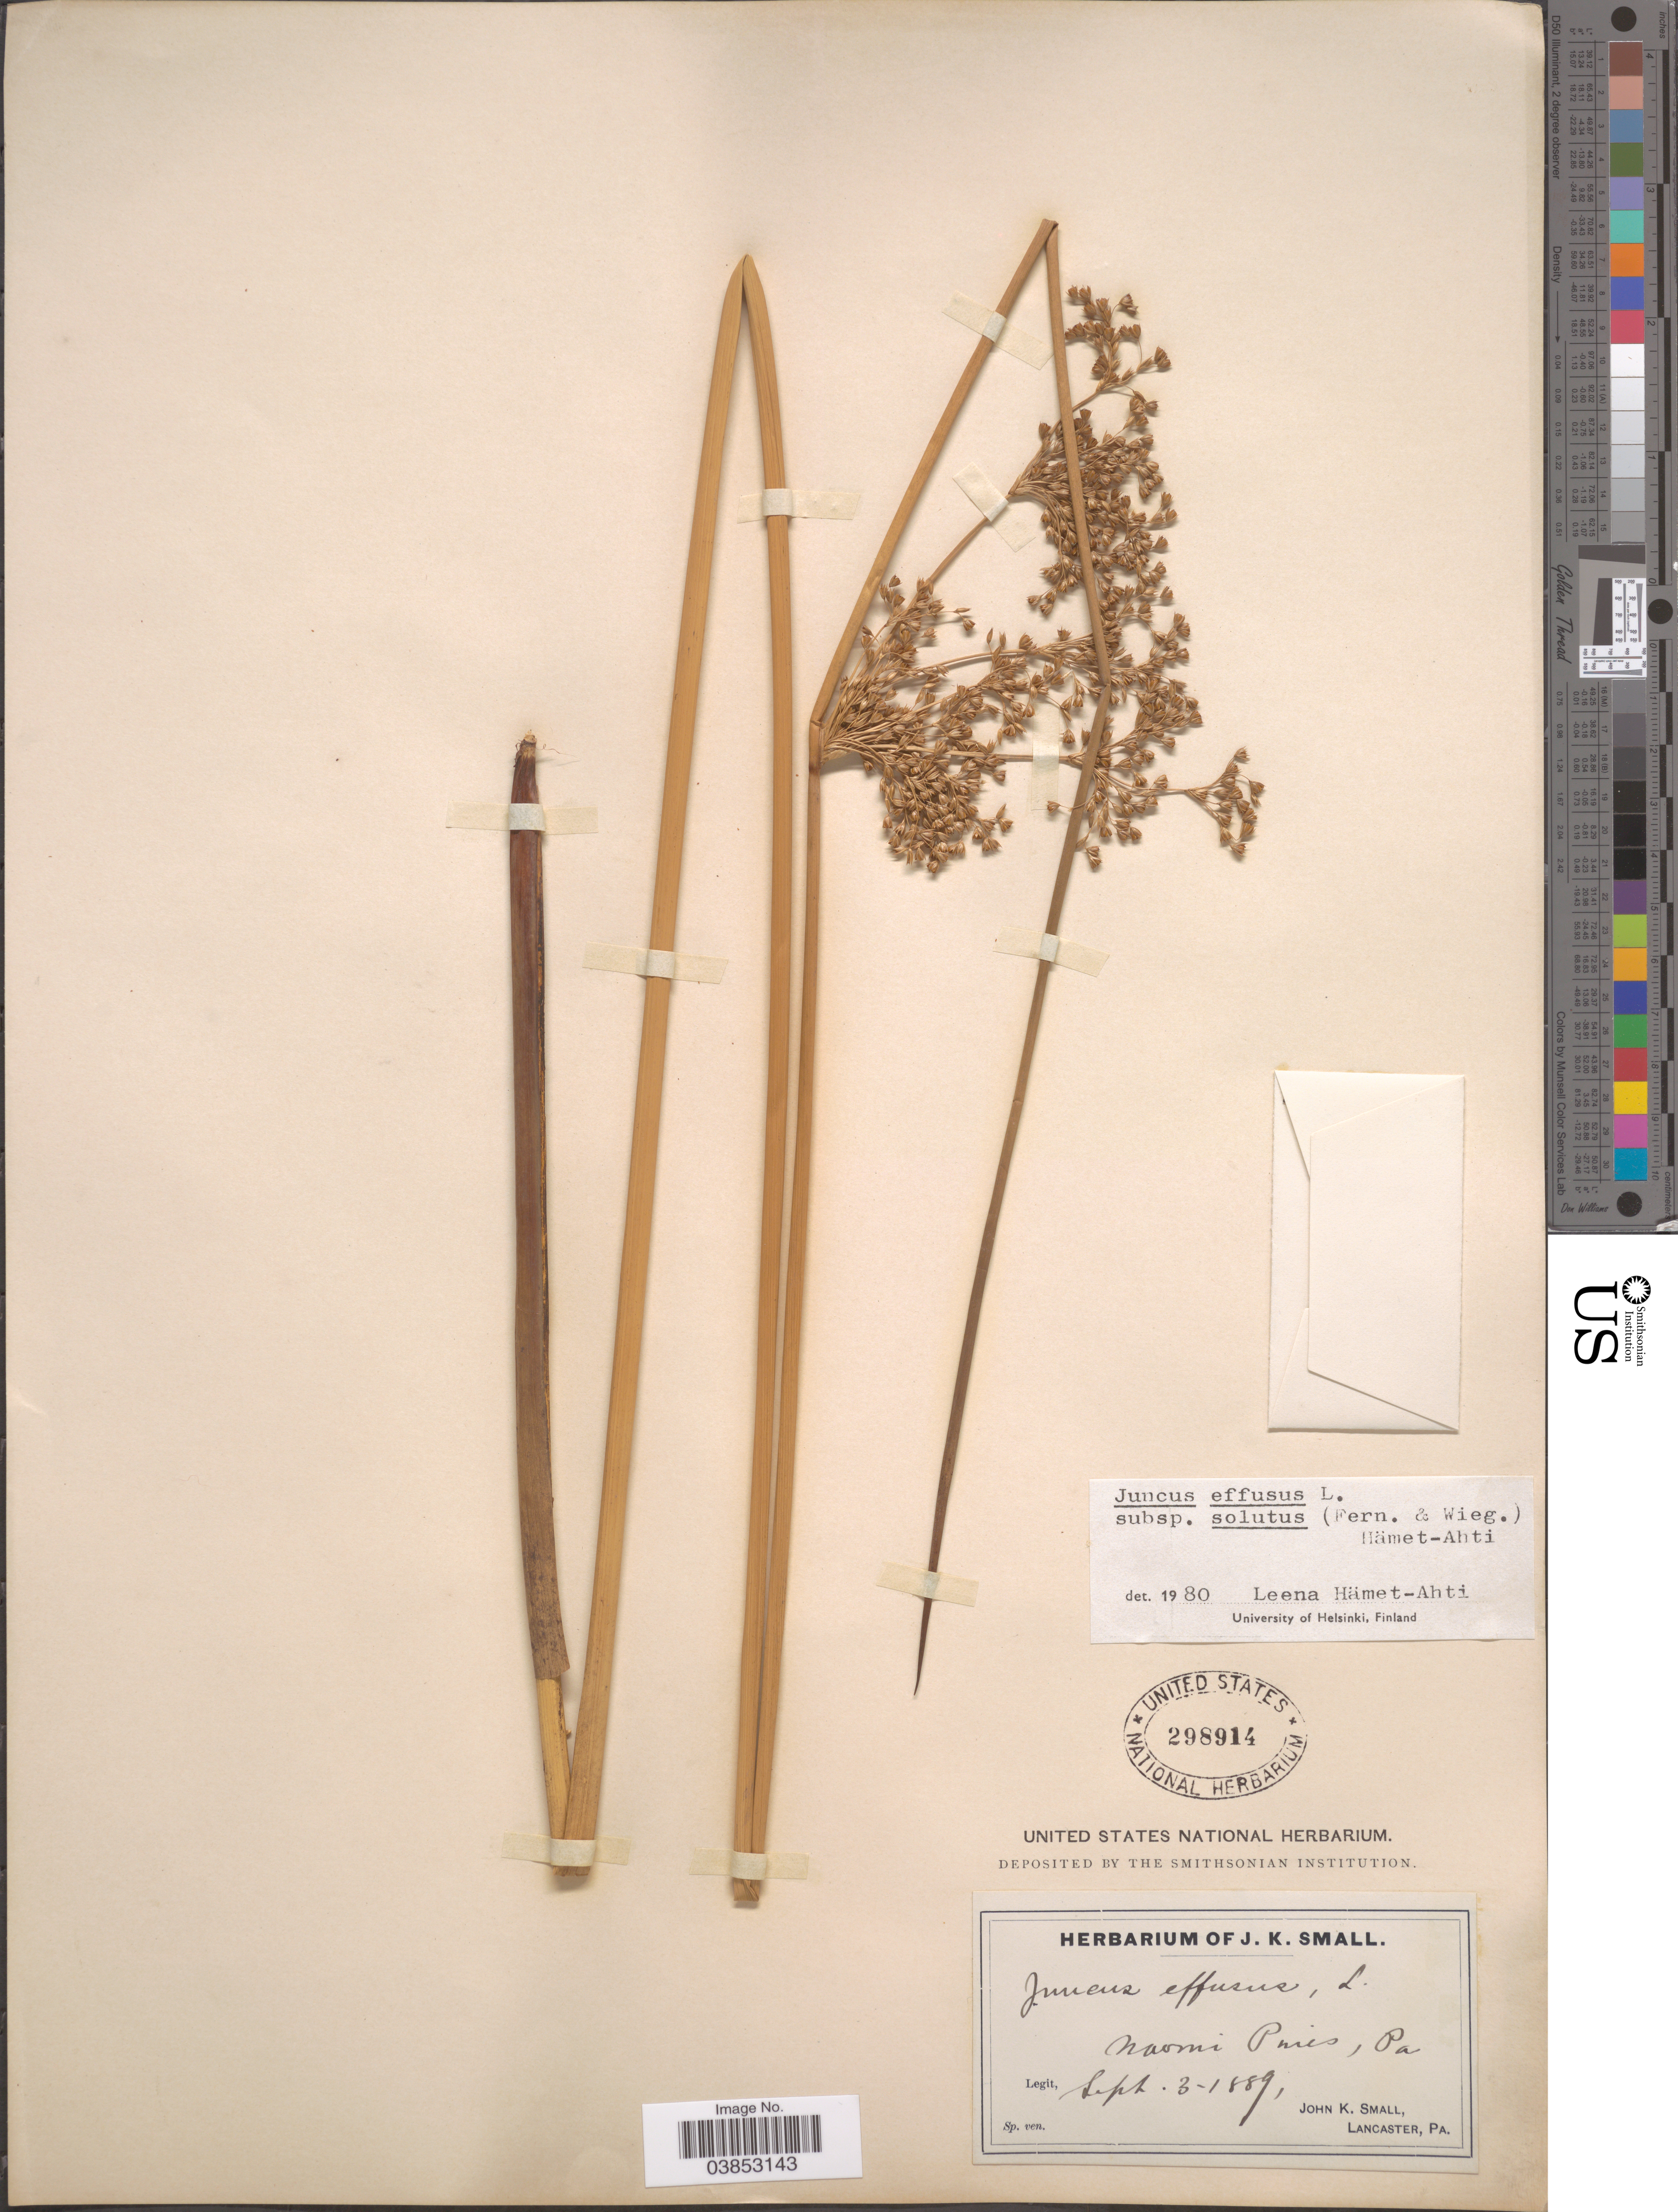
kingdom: Plantae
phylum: Tracheophyta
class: Liliopsida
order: Poales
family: Juncaceae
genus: Juncus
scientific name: Juncus effusus var. solutus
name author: Fernald & Wiegand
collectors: J. K. Small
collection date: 1889-09-03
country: United States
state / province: Pennsylvania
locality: Naomi Pines.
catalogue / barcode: US 298914